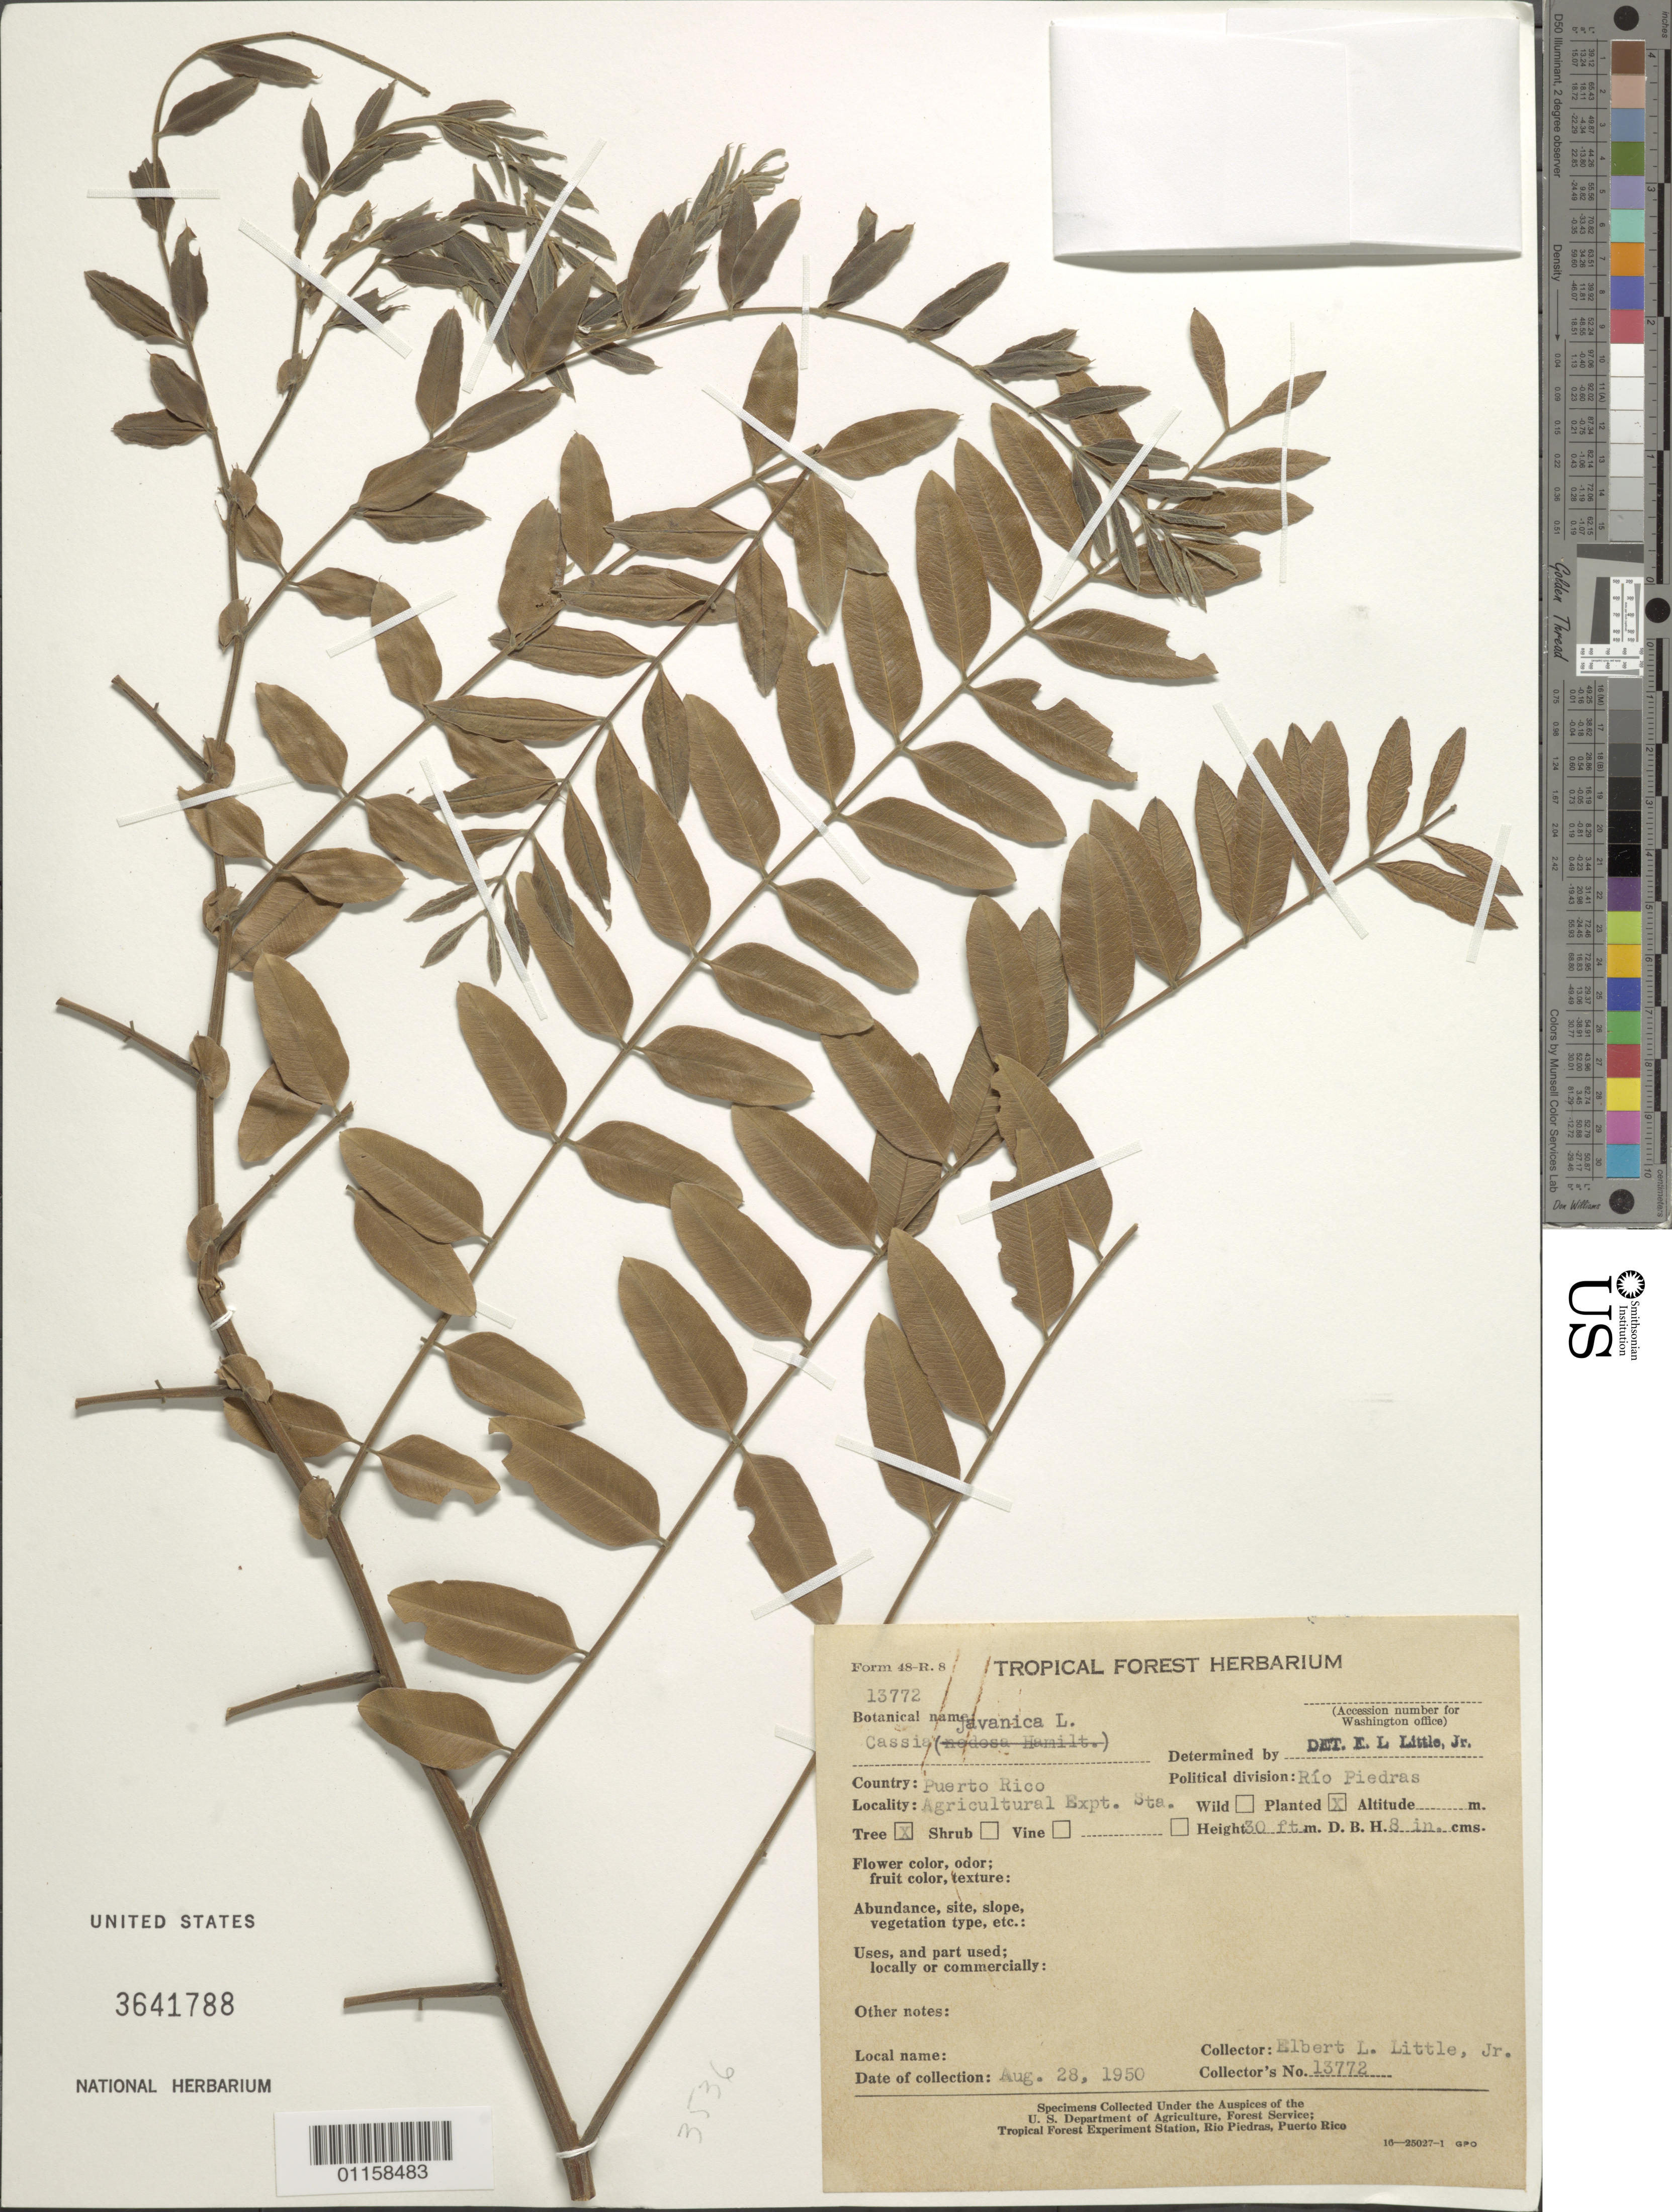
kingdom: Plantae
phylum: Tracheophyta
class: Magnoliopsida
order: Fabales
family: Fabaceae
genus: Cassia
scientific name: Cassia javanica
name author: L.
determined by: Little, Elbert L., Jr., (FSSR), United States Department of Agriculture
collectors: E. L. Little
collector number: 13772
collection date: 1950-08-28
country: Puerto Rico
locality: Río Piedras, Agricultural Expt. Sta.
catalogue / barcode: US 3641788